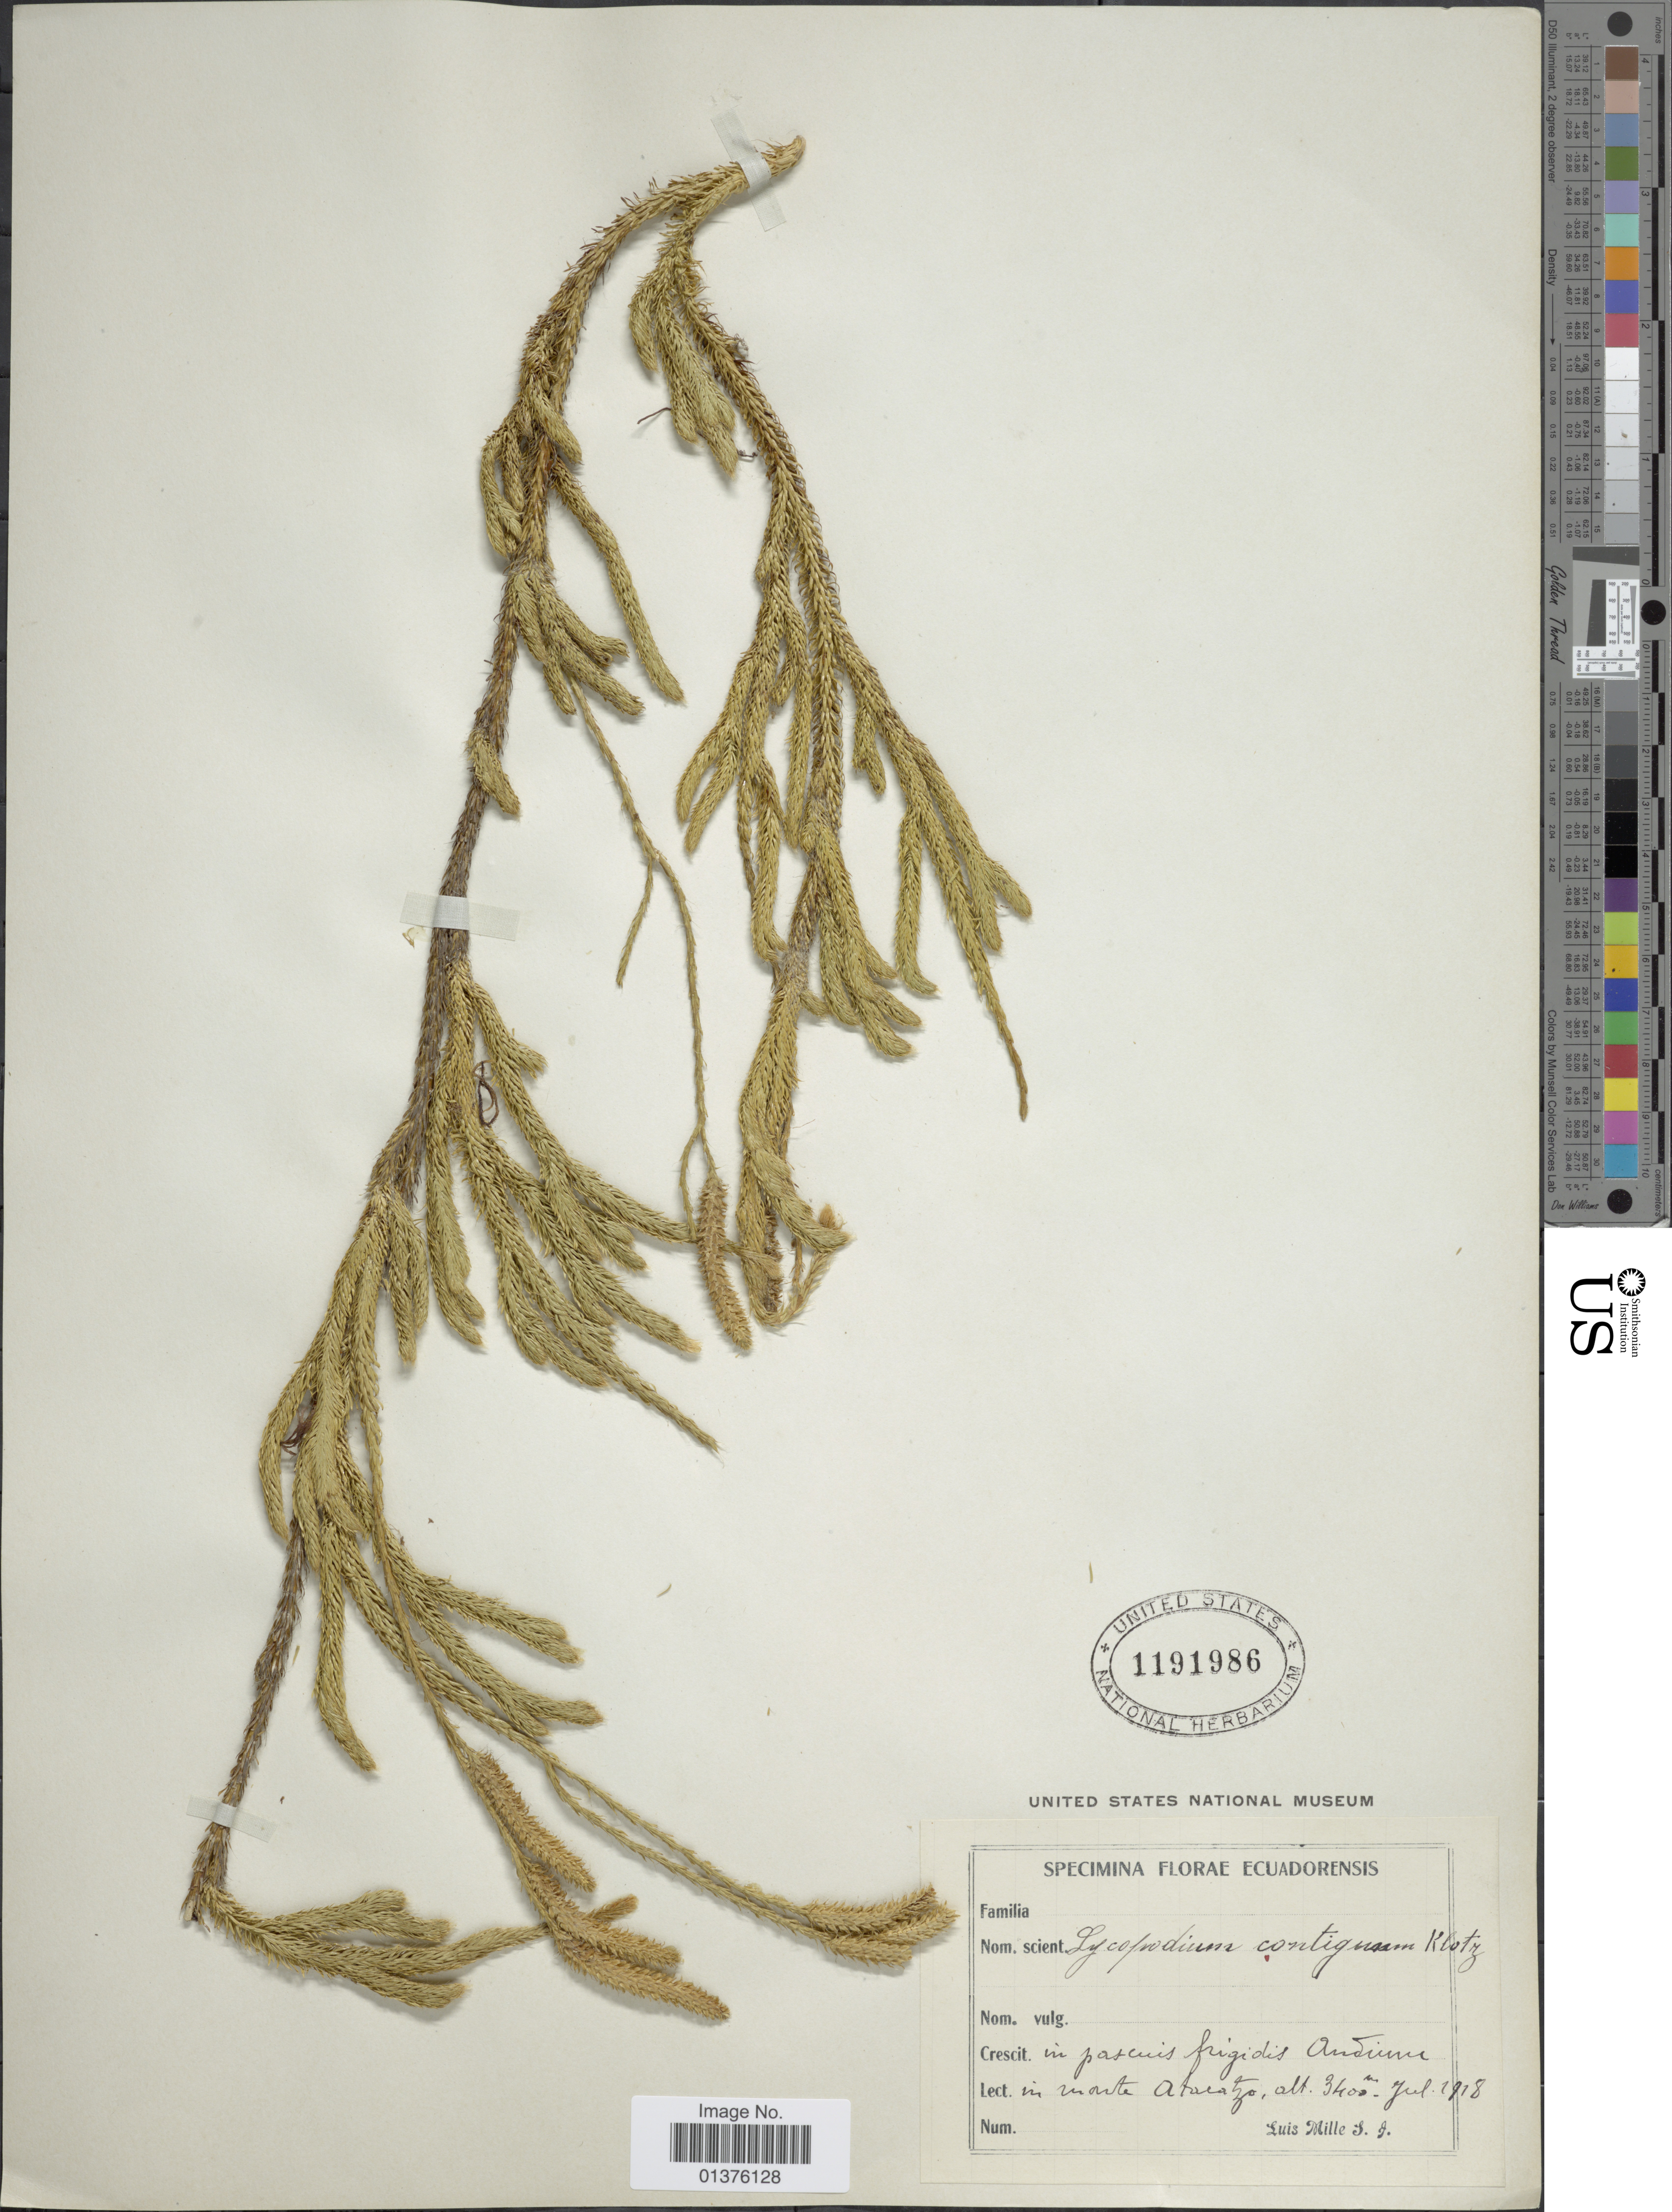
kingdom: Plantae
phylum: Tracheophyta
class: Lycopodiopsida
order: Lycopodiales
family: Lycopodiaceae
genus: Lycopodium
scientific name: Lycopodium clavatum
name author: L.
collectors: L. Mille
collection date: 1918-07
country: Ecuador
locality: In pascuis frigidis Andimun, in monte Atuetzo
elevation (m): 3400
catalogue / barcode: US 1191986